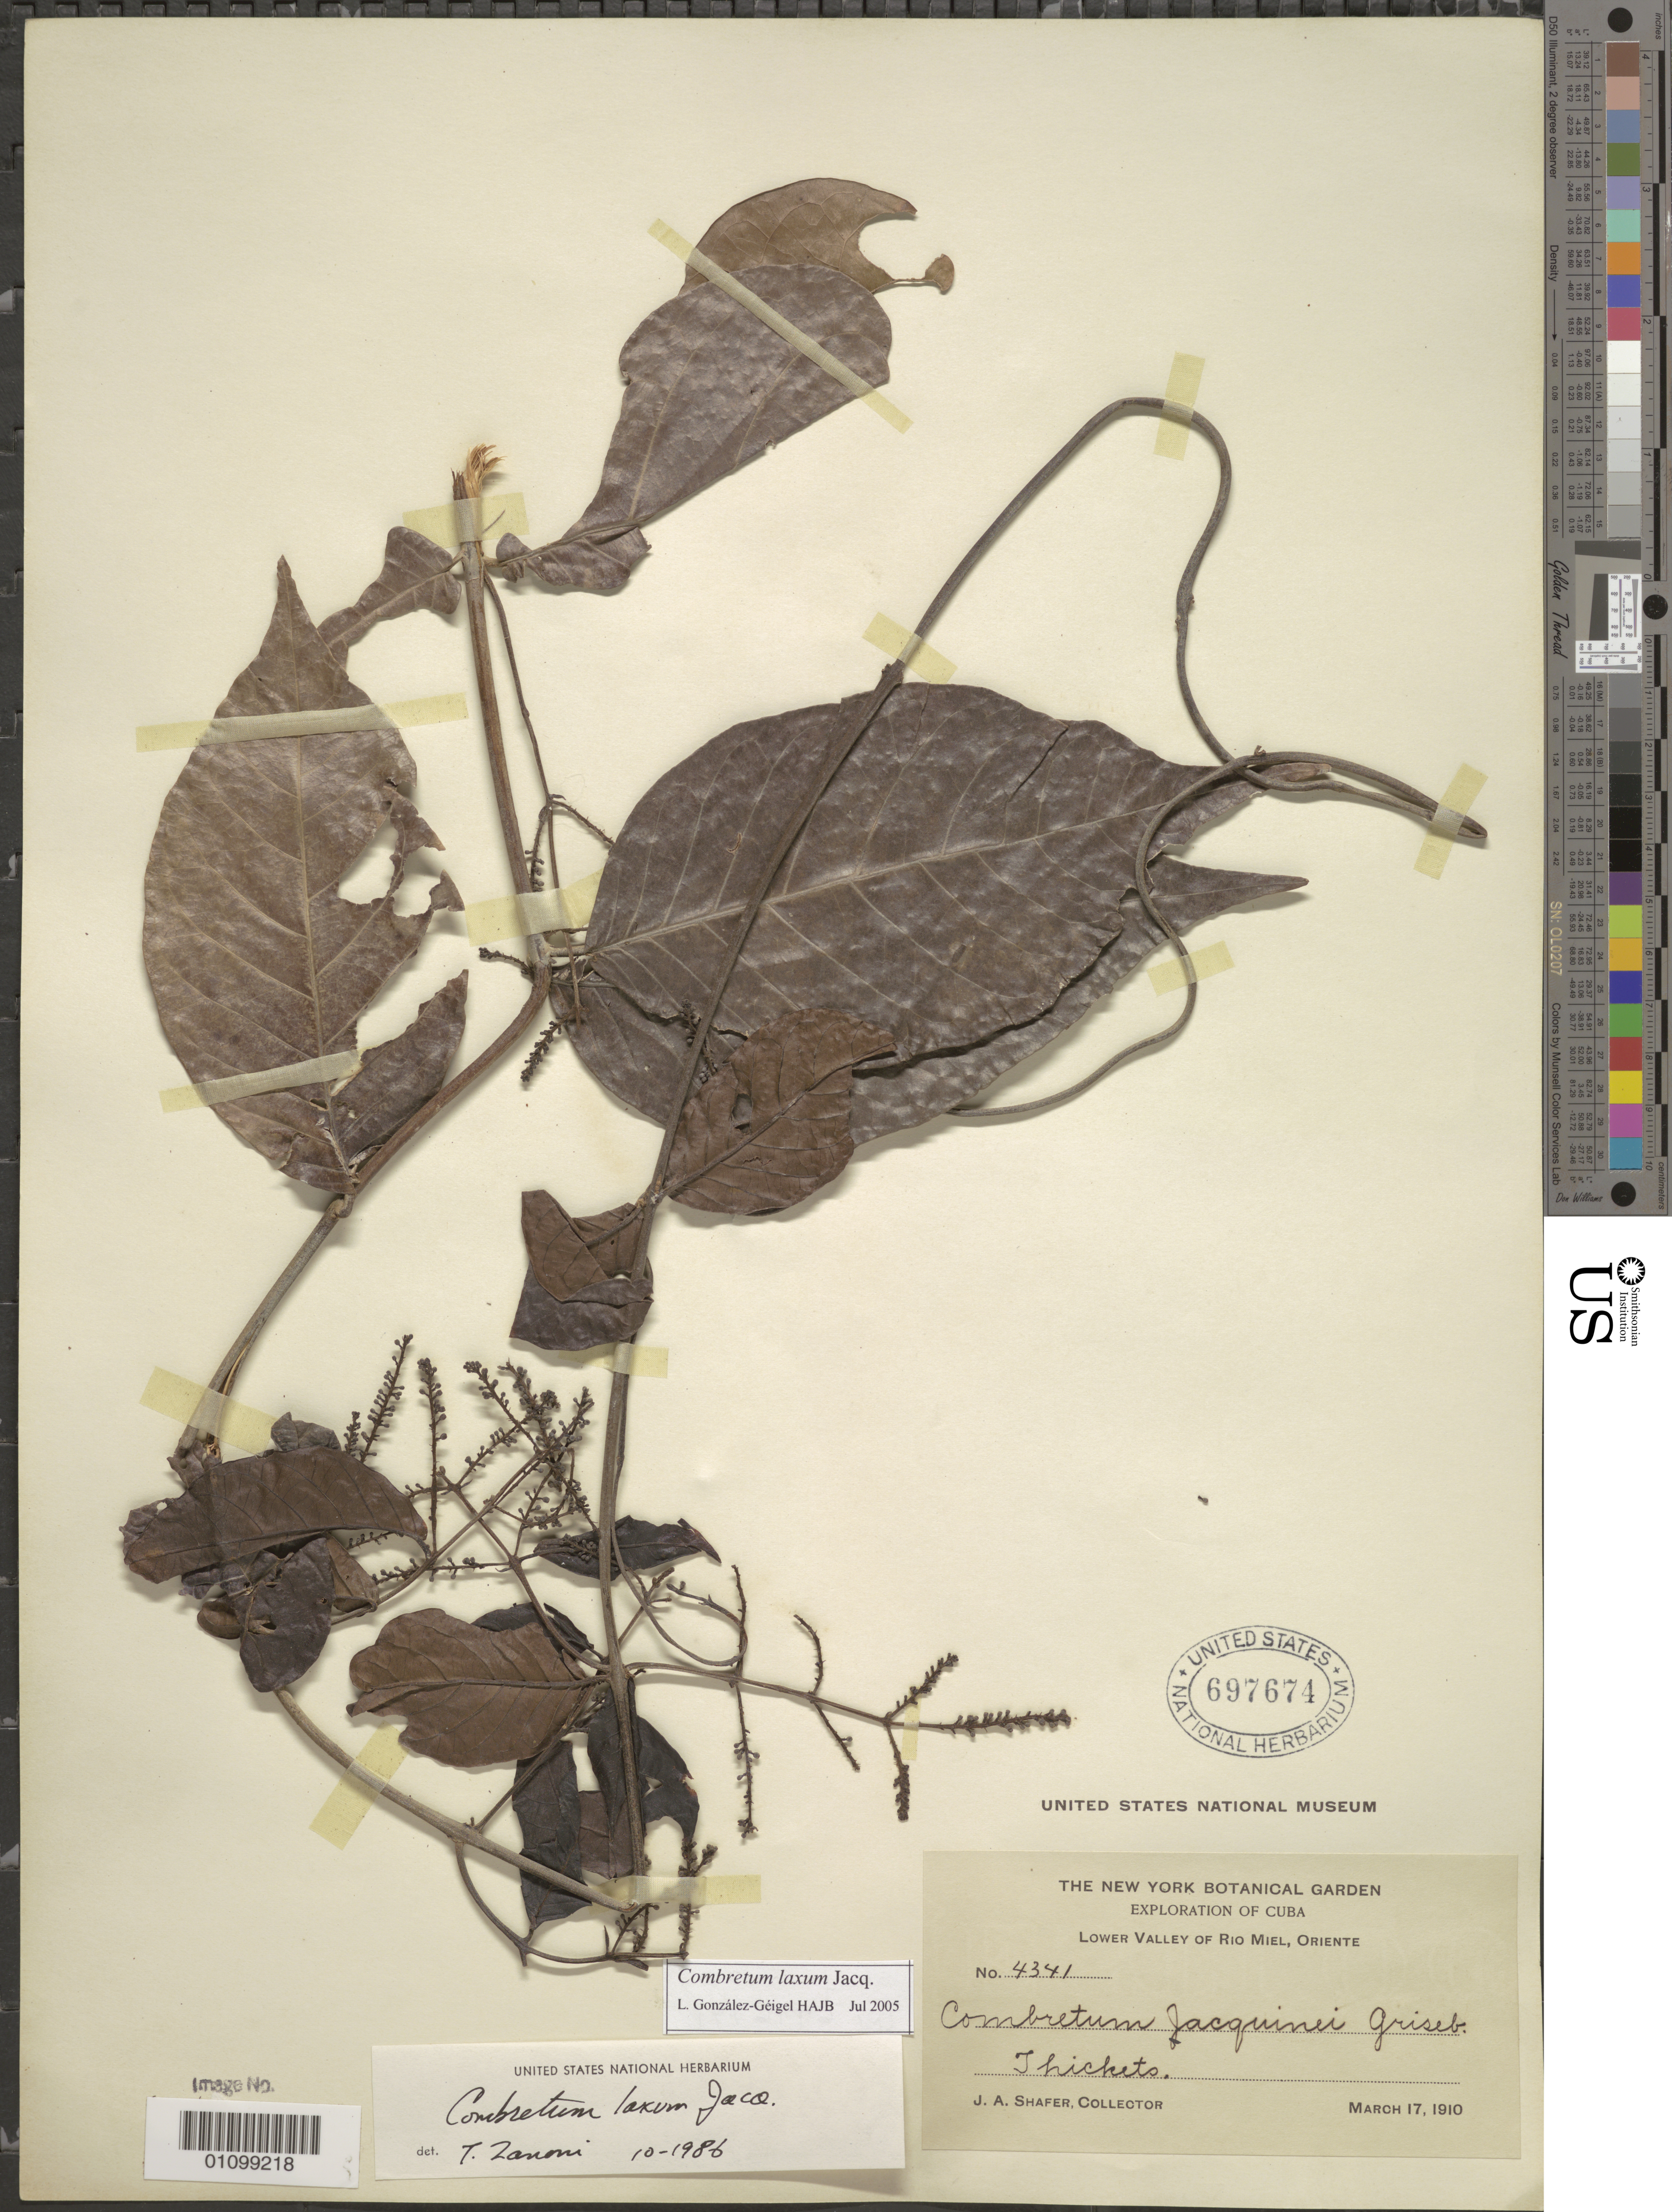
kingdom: Plantae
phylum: Tracheophyta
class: Magnoliopsida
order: Myrtales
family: Combretaceae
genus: Combretum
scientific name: Combretum laxum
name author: Jacq.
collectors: J. A. Shafer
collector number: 4341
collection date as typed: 17 Mar 1910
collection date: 1910-03-17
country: Cuba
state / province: Oriente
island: Cuba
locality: Lower Valley of Rio Miel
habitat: Thickets.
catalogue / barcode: US 697674